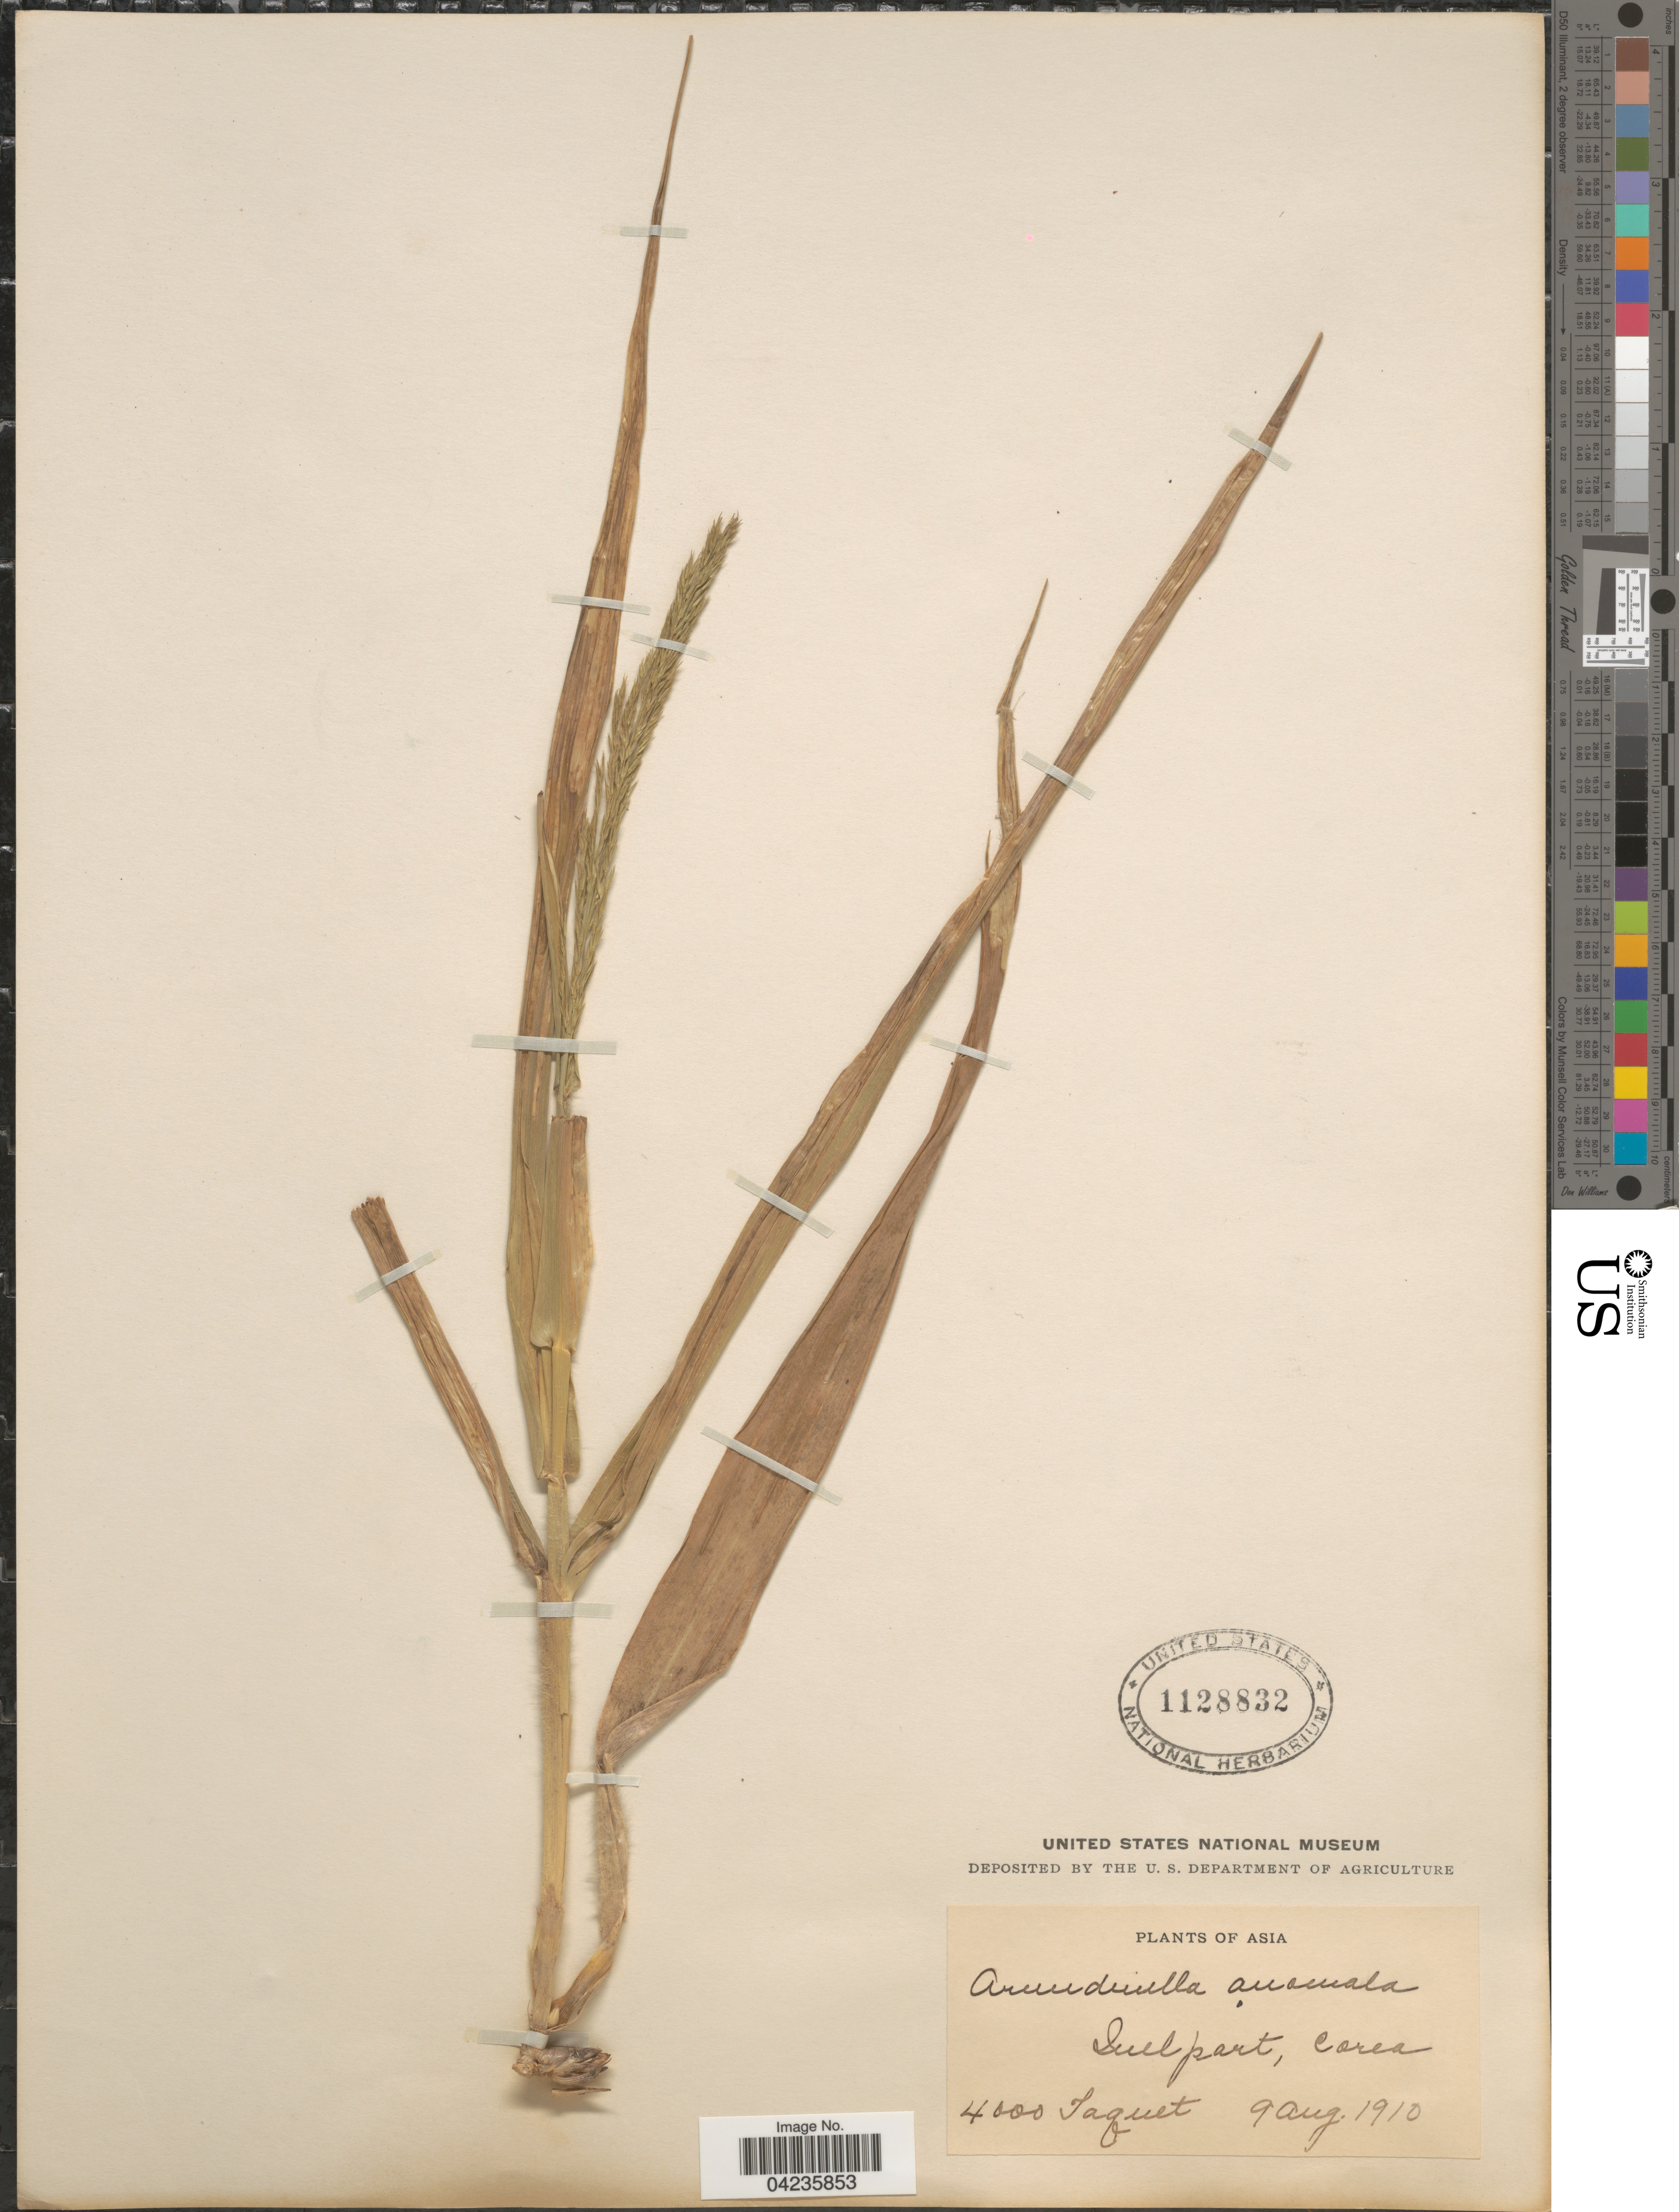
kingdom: Plantae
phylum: Tracheophyta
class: Liliopsida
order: Poales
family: Poaceae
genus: Arundinella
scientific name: Arundinella hirta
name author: (Thunb.) Tanaka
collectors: -. Jaquet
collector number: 4000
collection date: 1910-08-09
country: South Korea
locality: Quelpart, Corea.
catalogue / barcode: US 1128832